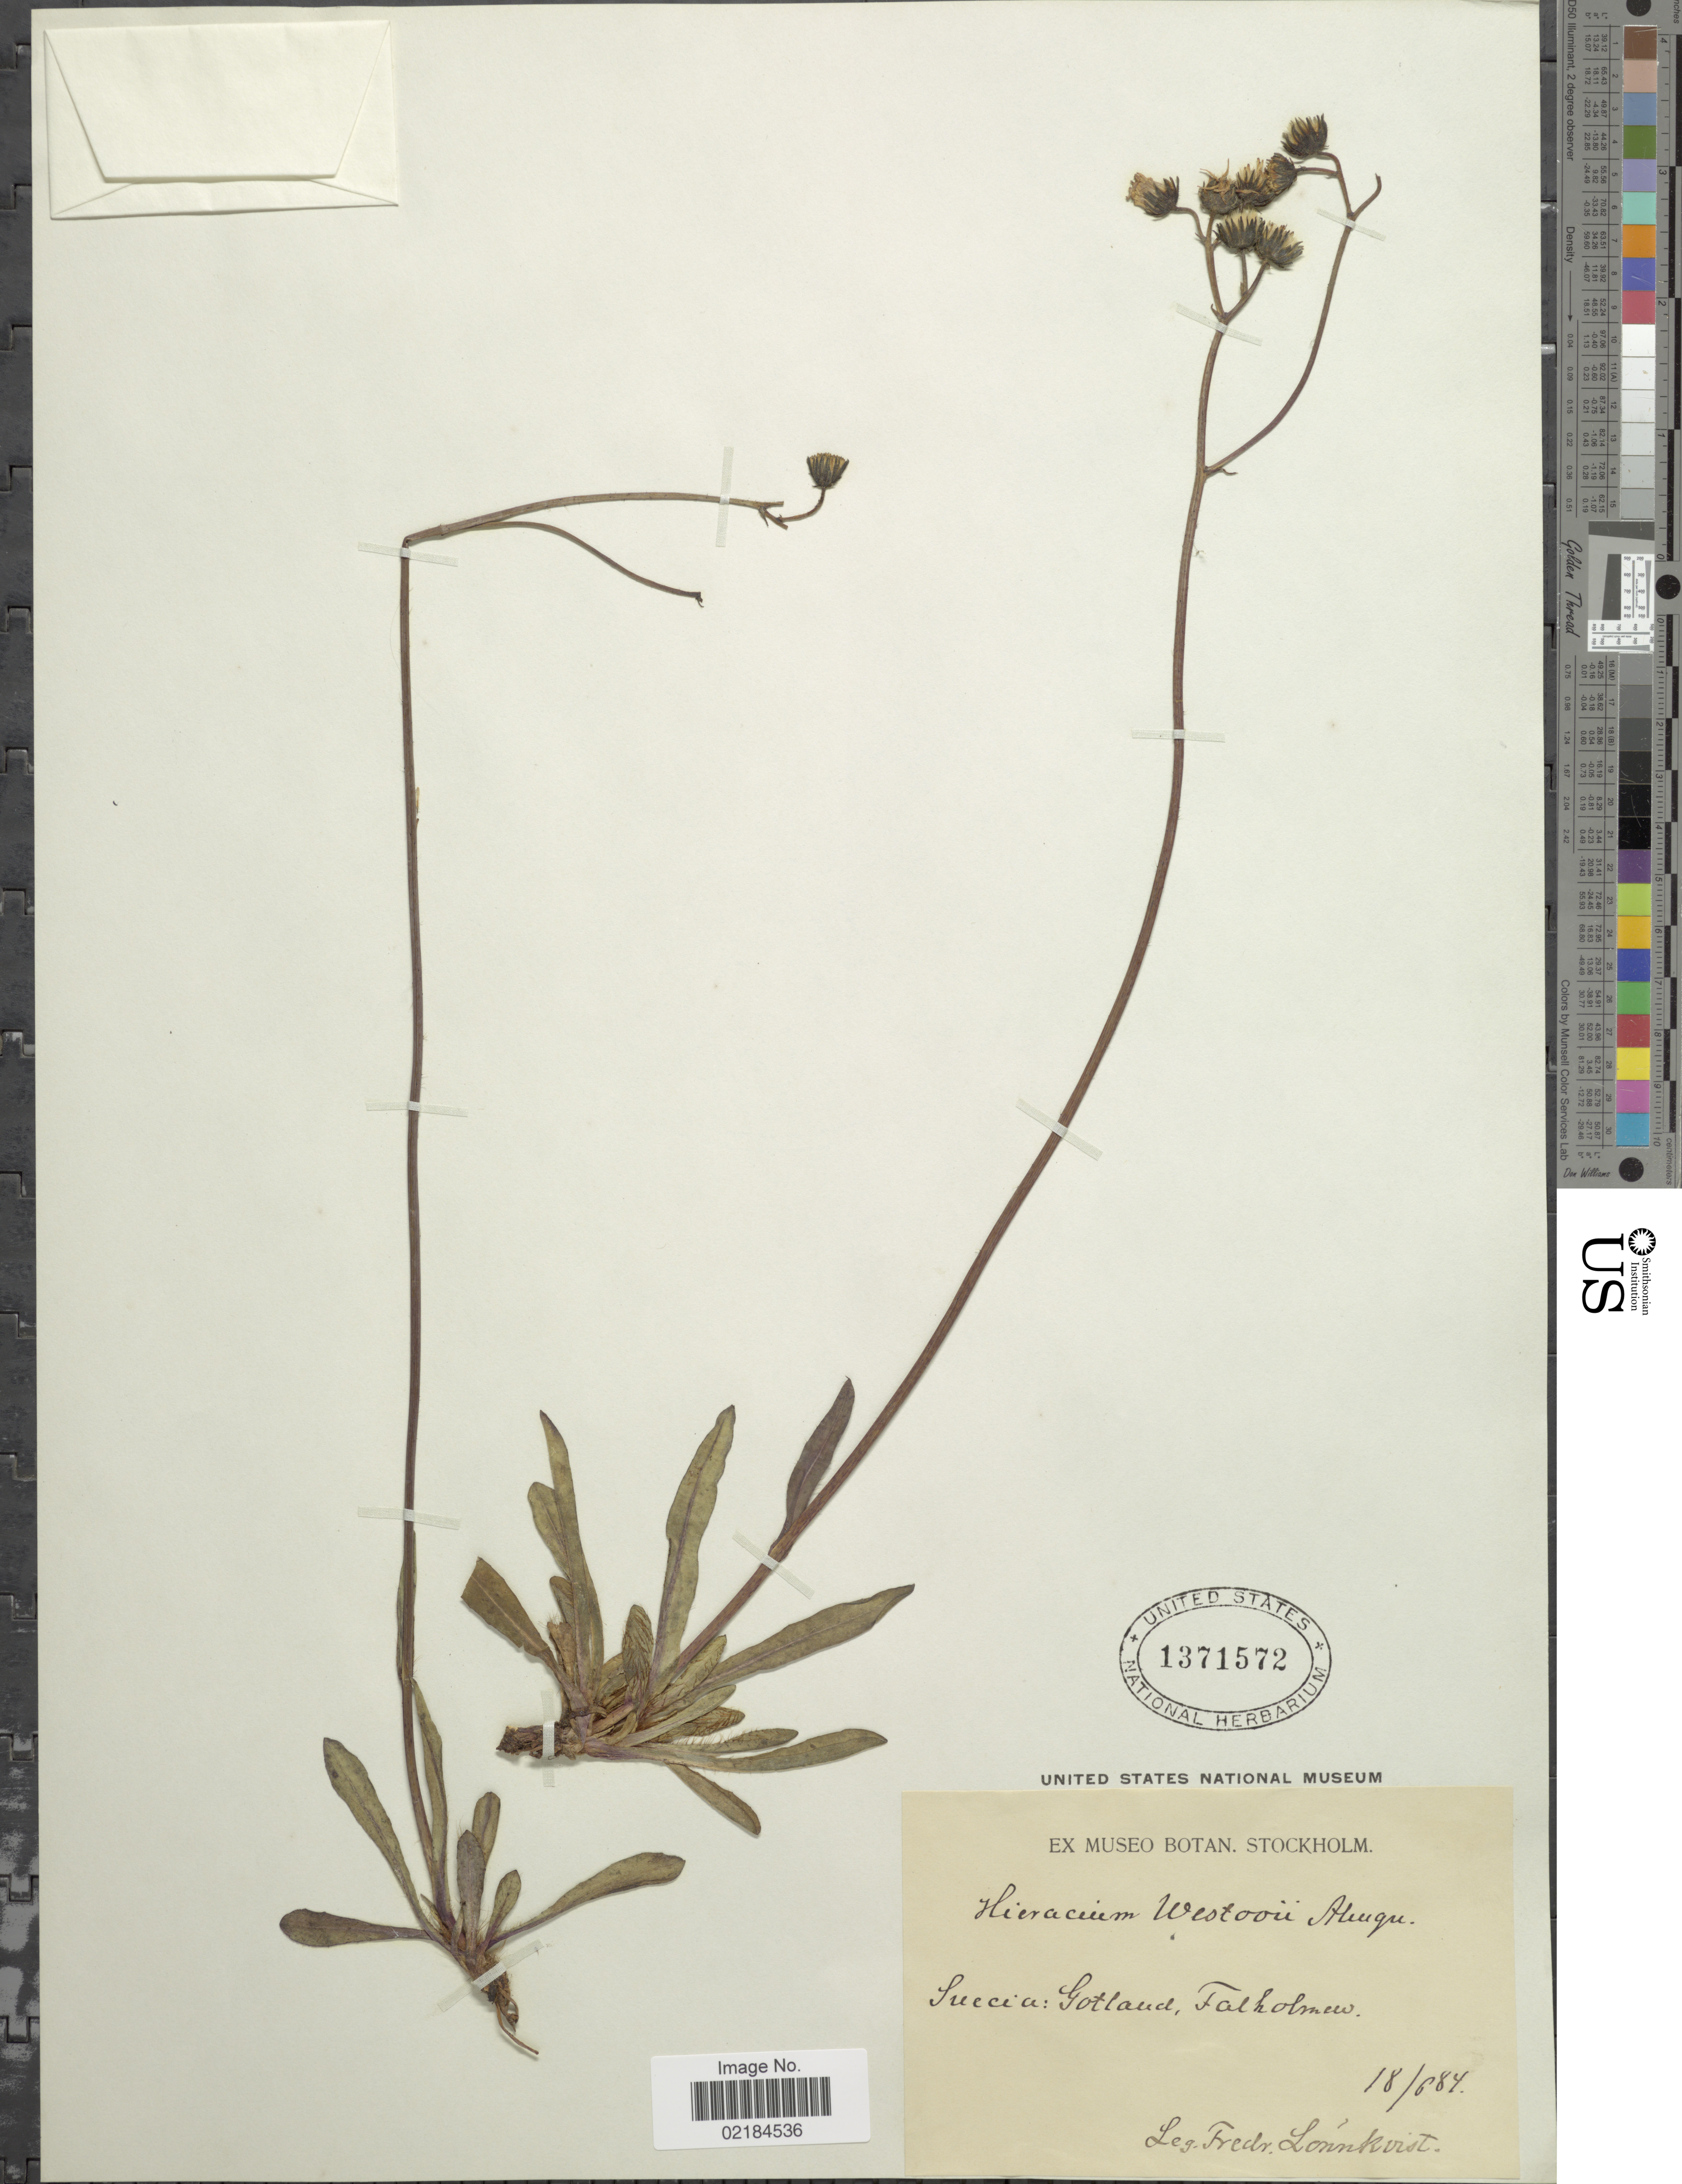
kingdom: Plantae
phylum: Tracheophyta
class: Magnoliopsida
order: Asterales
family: Asteraceae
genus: Hieracium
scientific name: Hieracium westooi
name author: Almquist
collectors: F. Lönnkoist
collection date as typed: Transcribed d/m/y: 18/6/84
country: Sweden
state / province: Gotland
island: Gotland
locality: Suecia: Gotland, Falholmen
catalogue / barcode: US 1371572